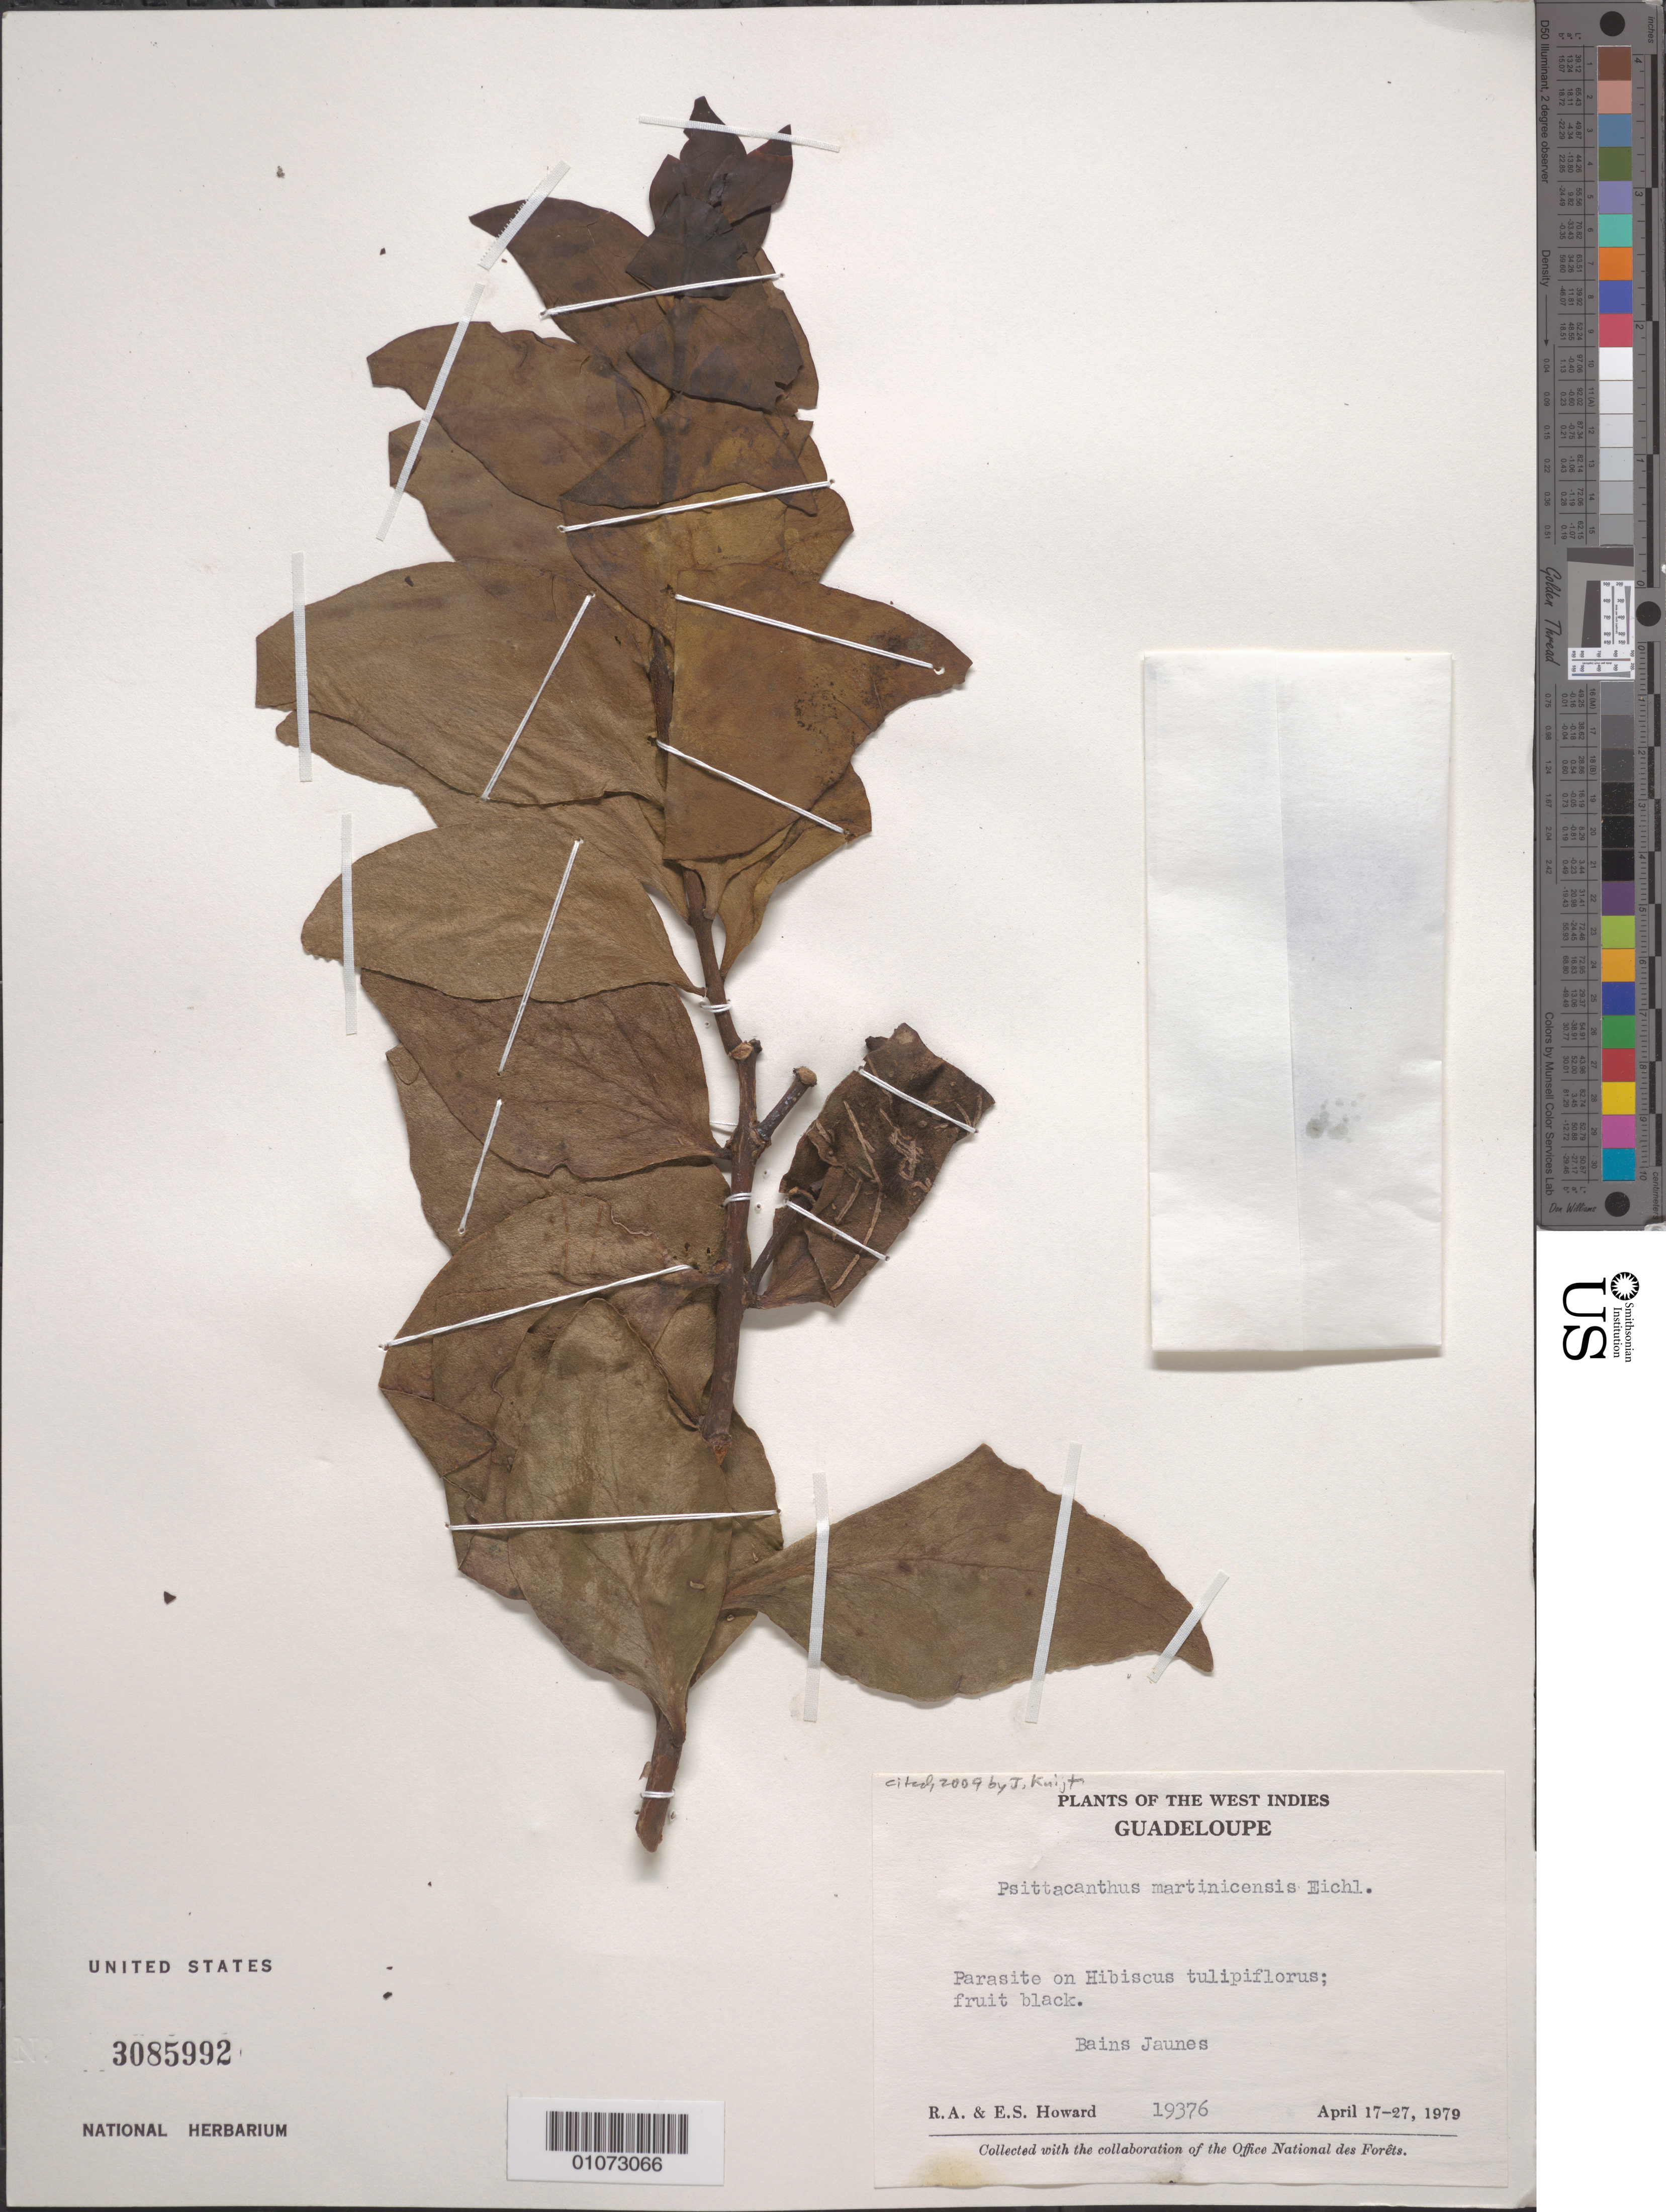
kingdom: Plantae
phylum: Tracheophyta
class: Magnoliopsida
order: Santalales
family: Loranthaceae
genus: Psittacanthus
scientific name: Psittacanthus martinicensis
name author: (C. Presl ex Schult. f.) Eichler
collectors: E. S. Howard & R. A. Howard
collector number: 19376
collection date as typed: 17 Apr 1979 to 27 Apr 1979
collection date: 1979-04-17/1979-04-27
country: Guadeloupe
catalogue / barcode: US 3085992